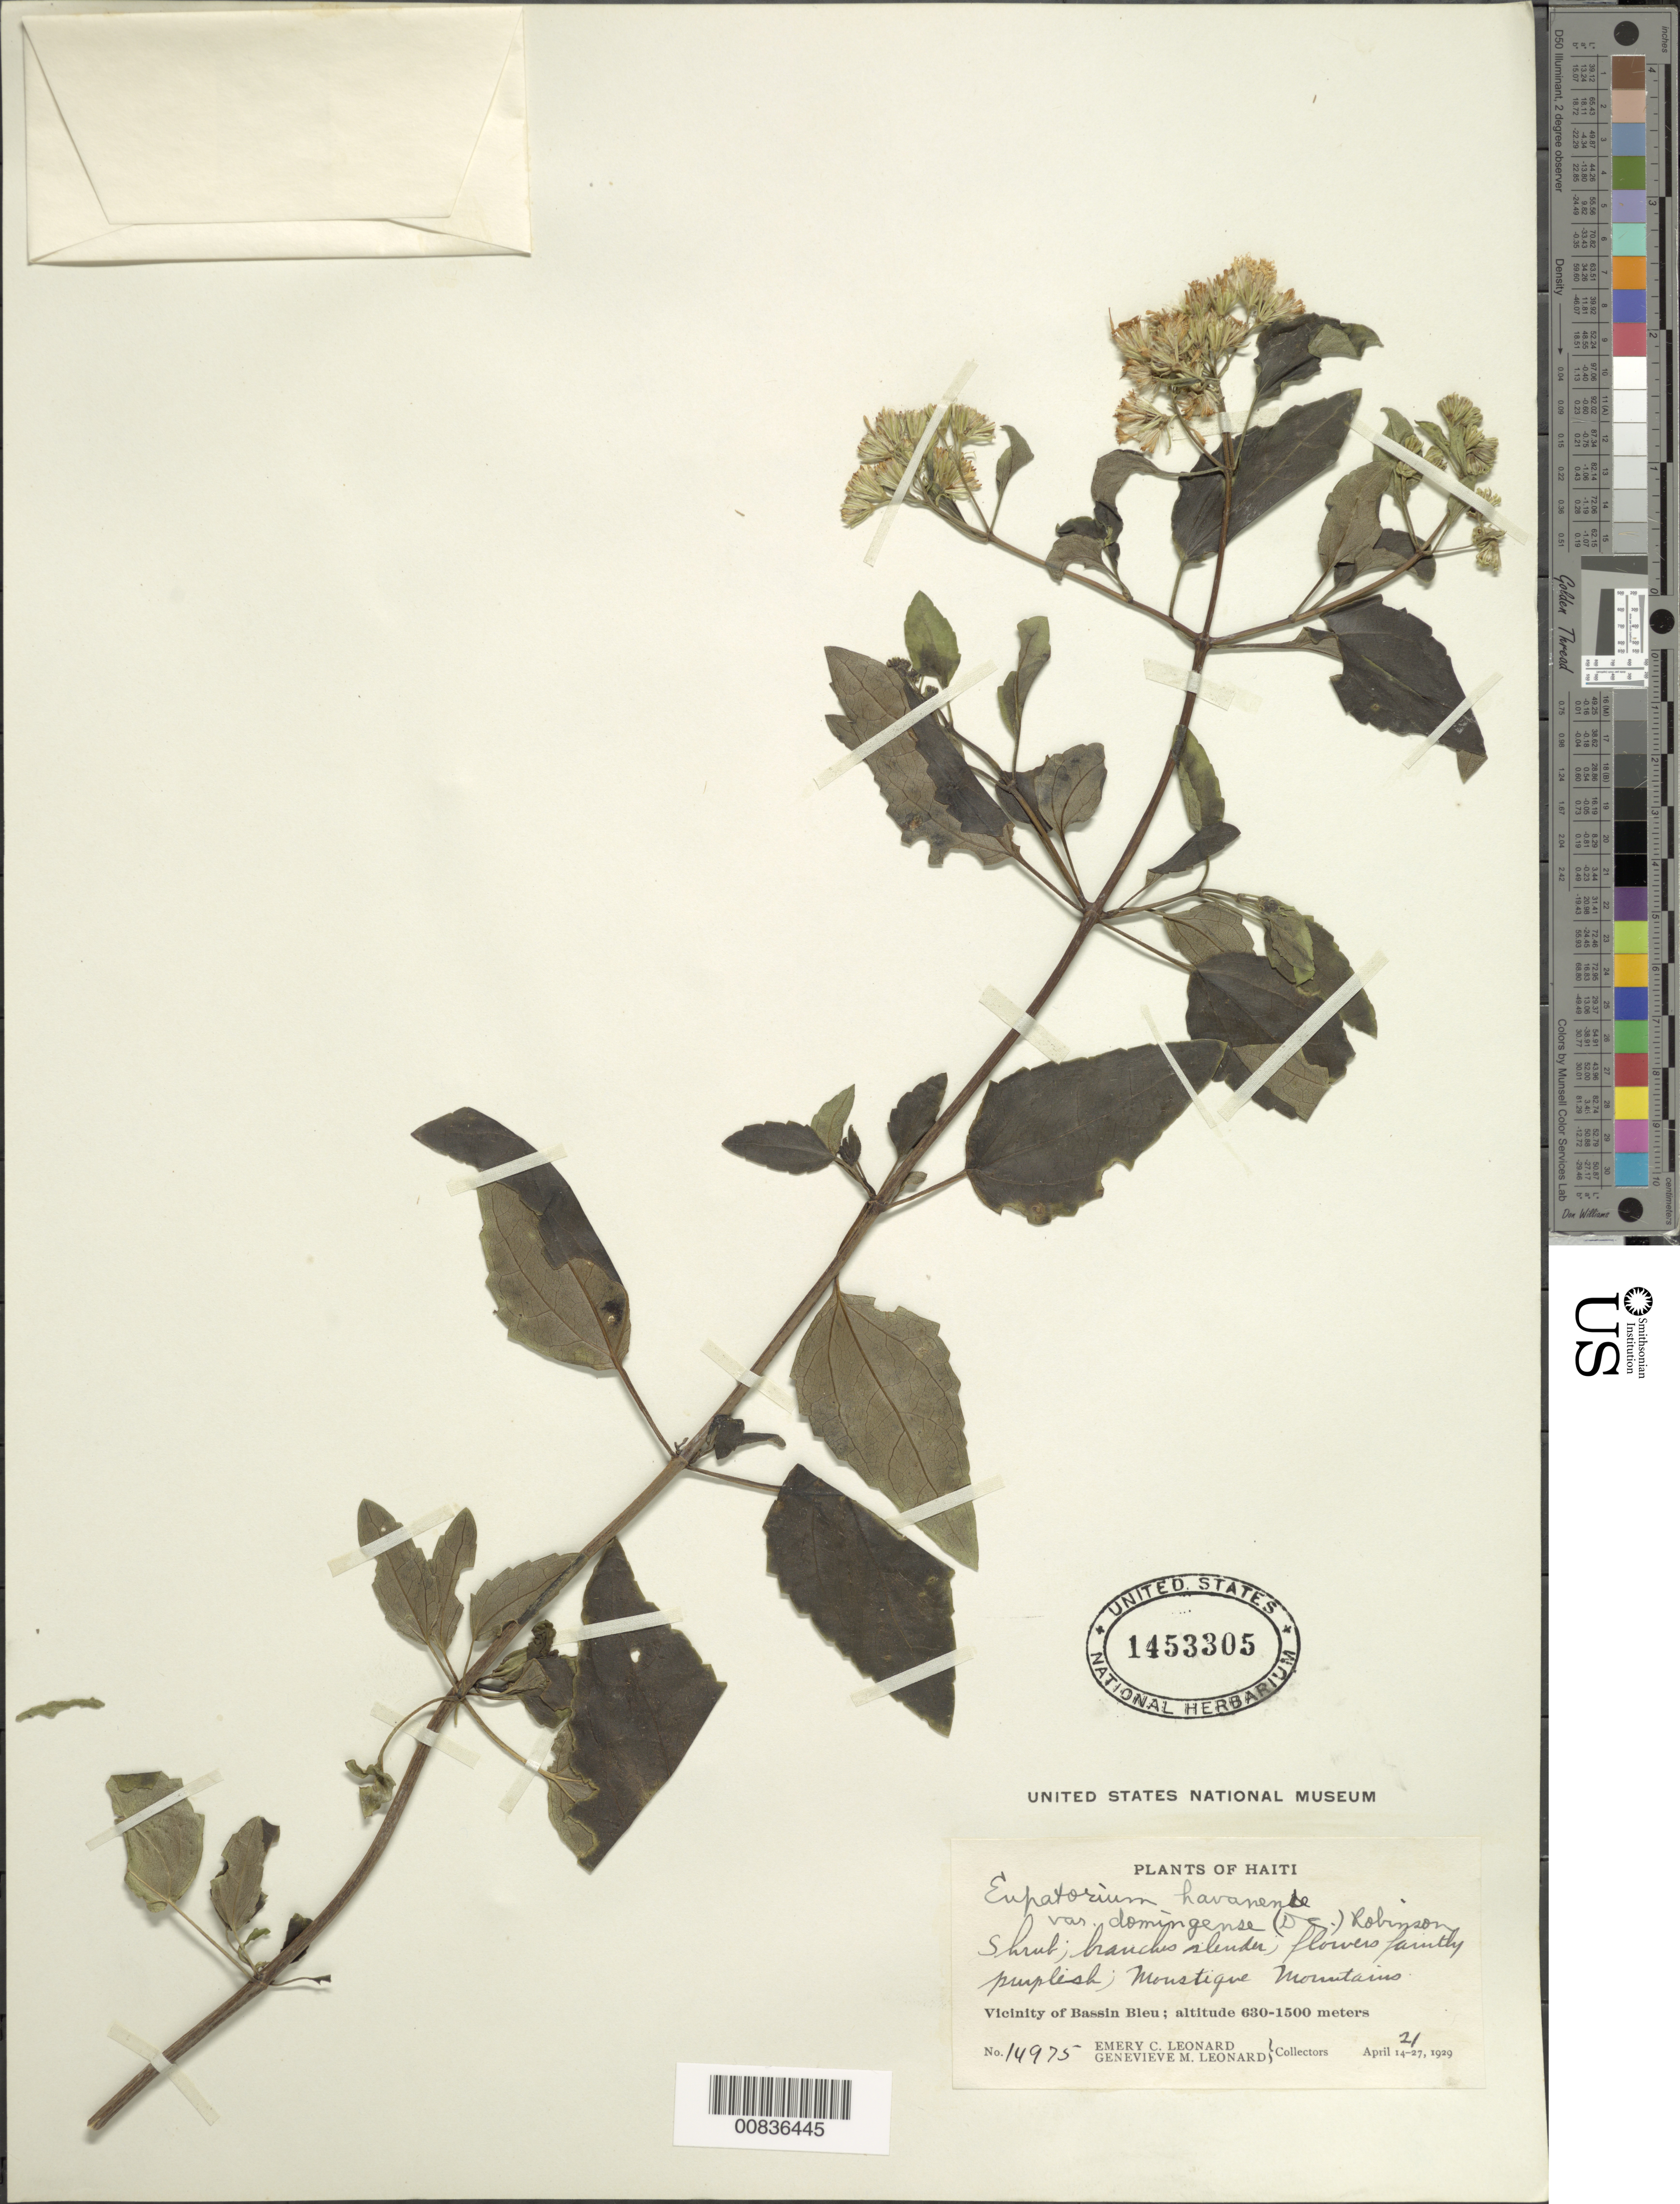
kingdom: Plantae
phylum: Tracheophyta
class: Magnoliopsida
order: Asterales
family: Asteraceae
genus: Ageratina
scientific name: Ageratina havanensis var. domingense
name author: (DC.) H. Rob.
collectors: E. C. Leonard & G. M. Leonard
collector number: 14975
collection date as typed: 21 Apr 1929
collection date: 1929-04-21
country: Haiti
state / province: Nord-Ouest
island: Hispaniola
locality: Vicinity of Bassin Bleu, Moustique Mountains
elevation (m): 630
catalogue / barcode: US 1453305